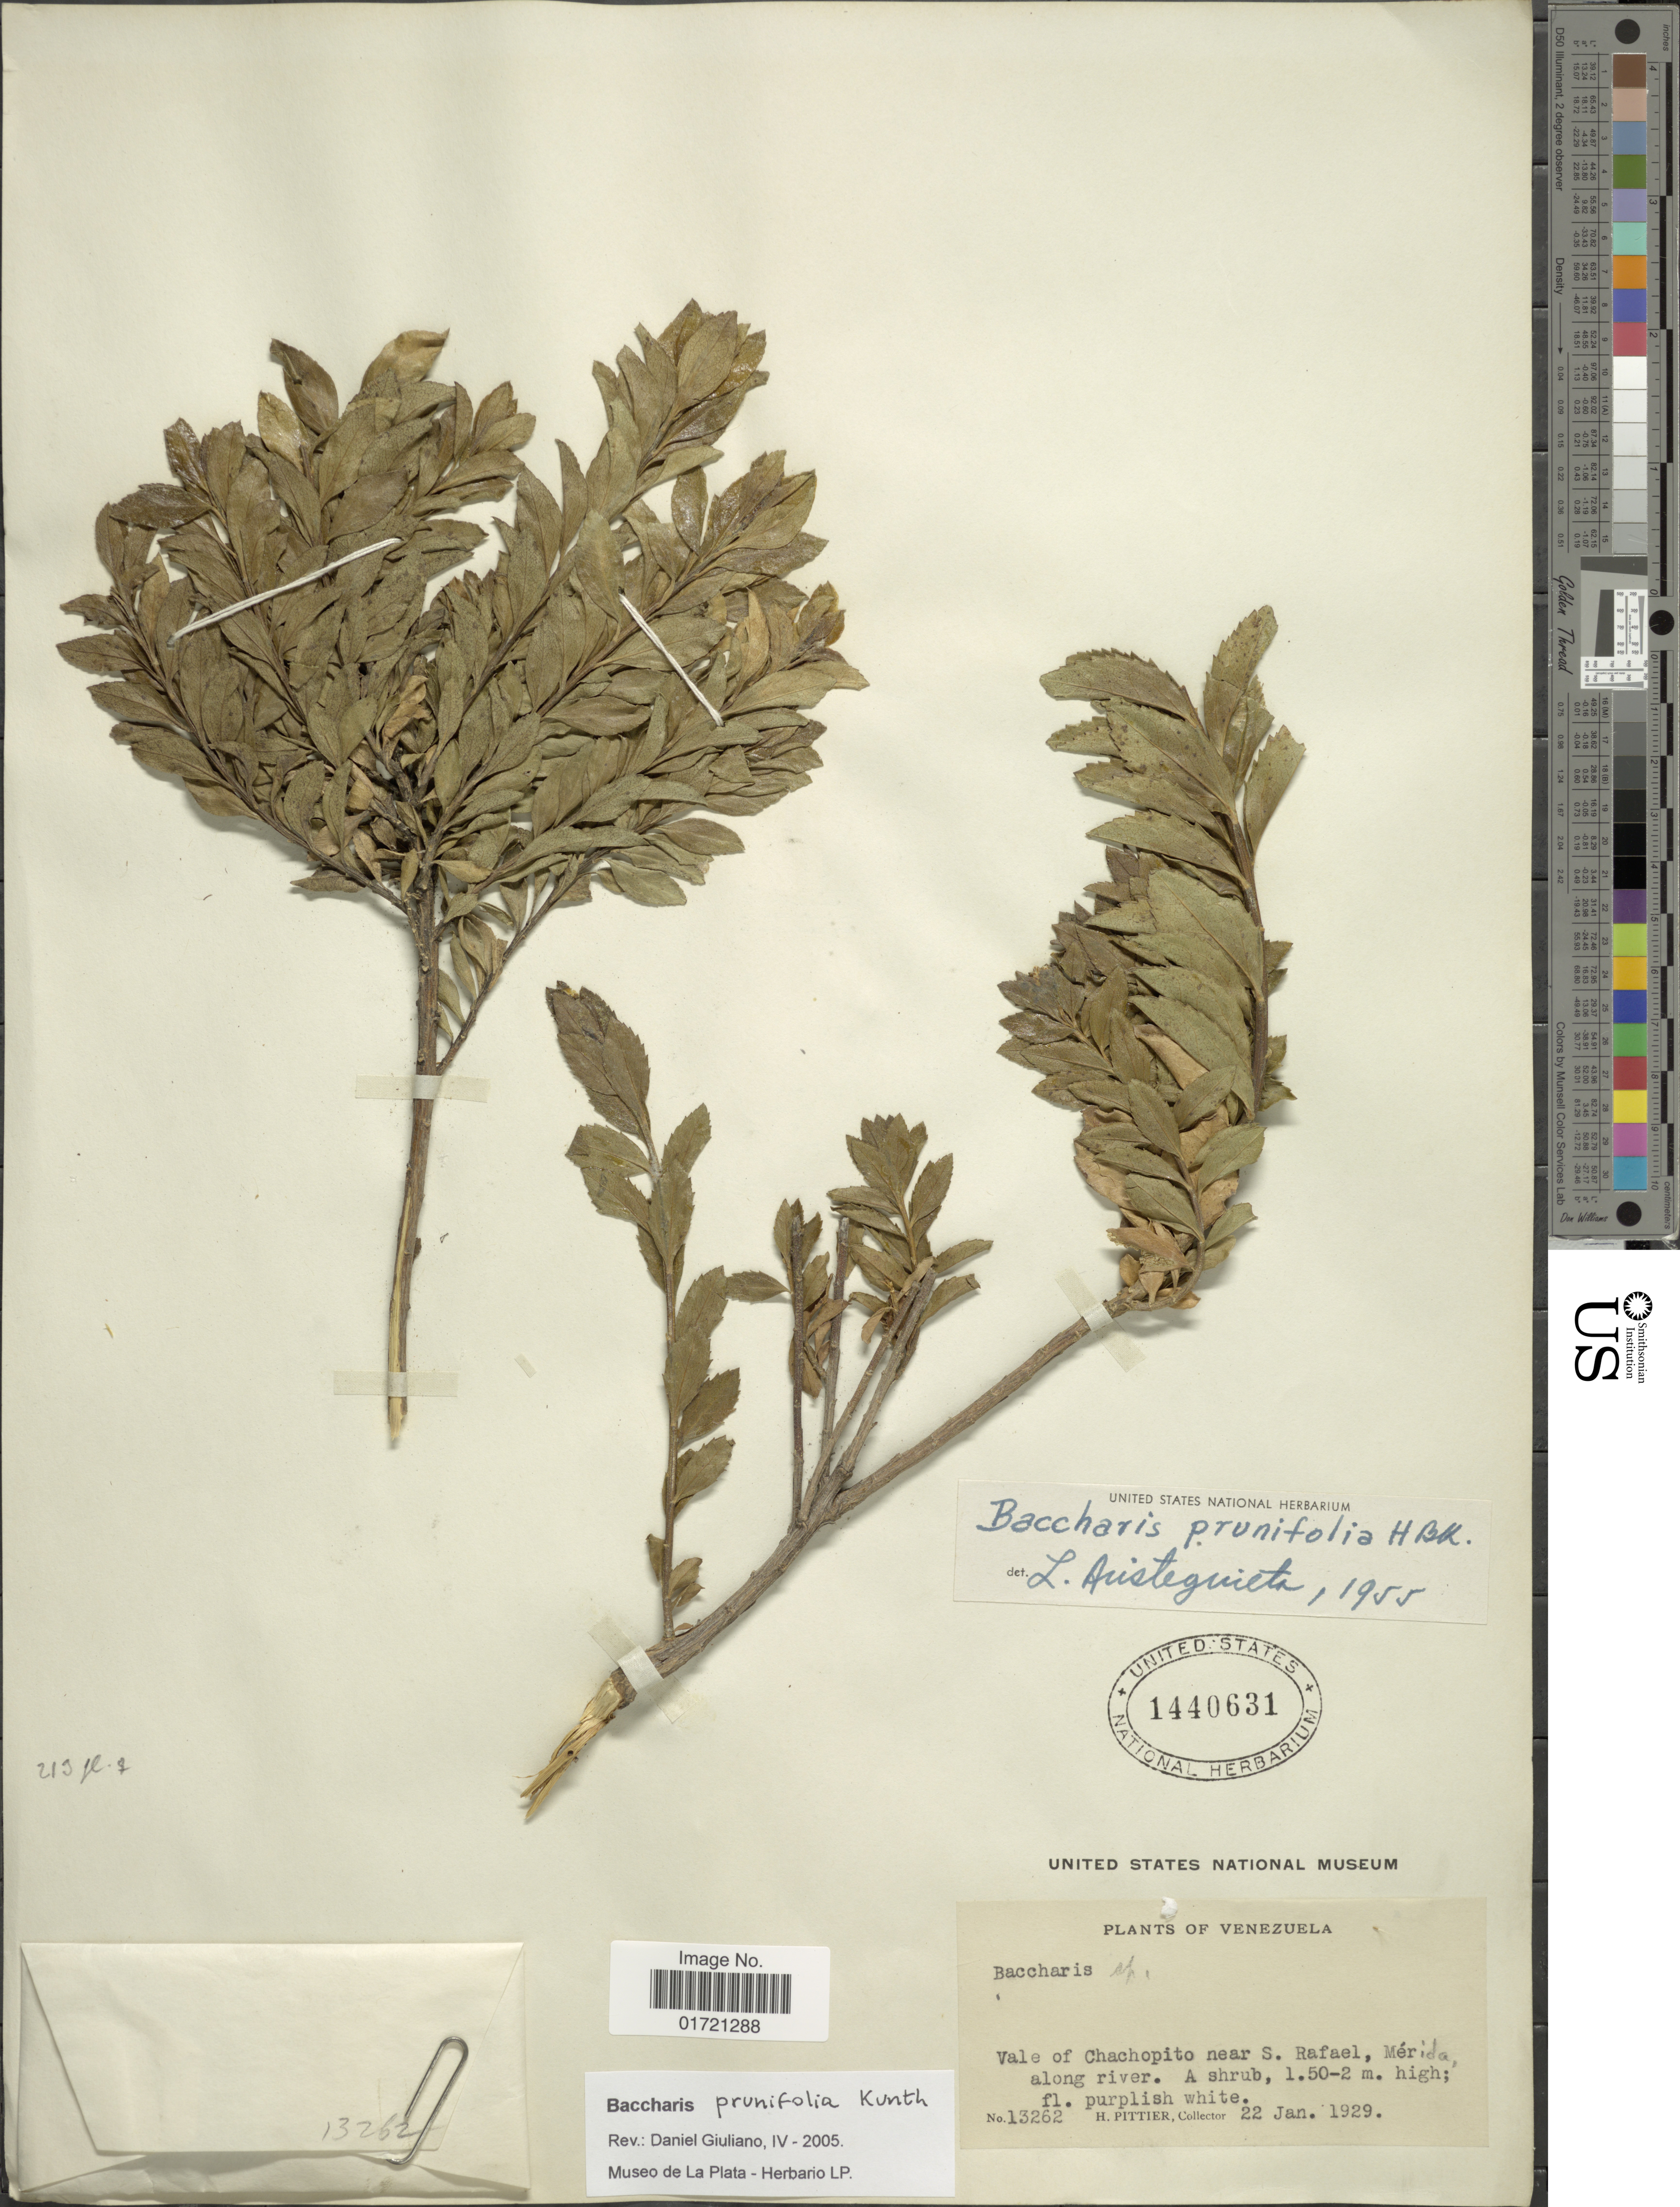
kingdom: Plantae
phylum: Tracheophyta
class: Magnoliopsida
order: Asterales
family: Asteraceae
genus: Baccharis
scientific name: Baccharis prunifolia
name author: Kunth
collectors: H. F. Pittier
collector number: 13262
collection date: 1929-01-22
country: Venezuela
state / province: Mérida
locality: Vale of Chachopito near S. Rafael, Mérida, along river.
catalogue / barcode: US 1440631